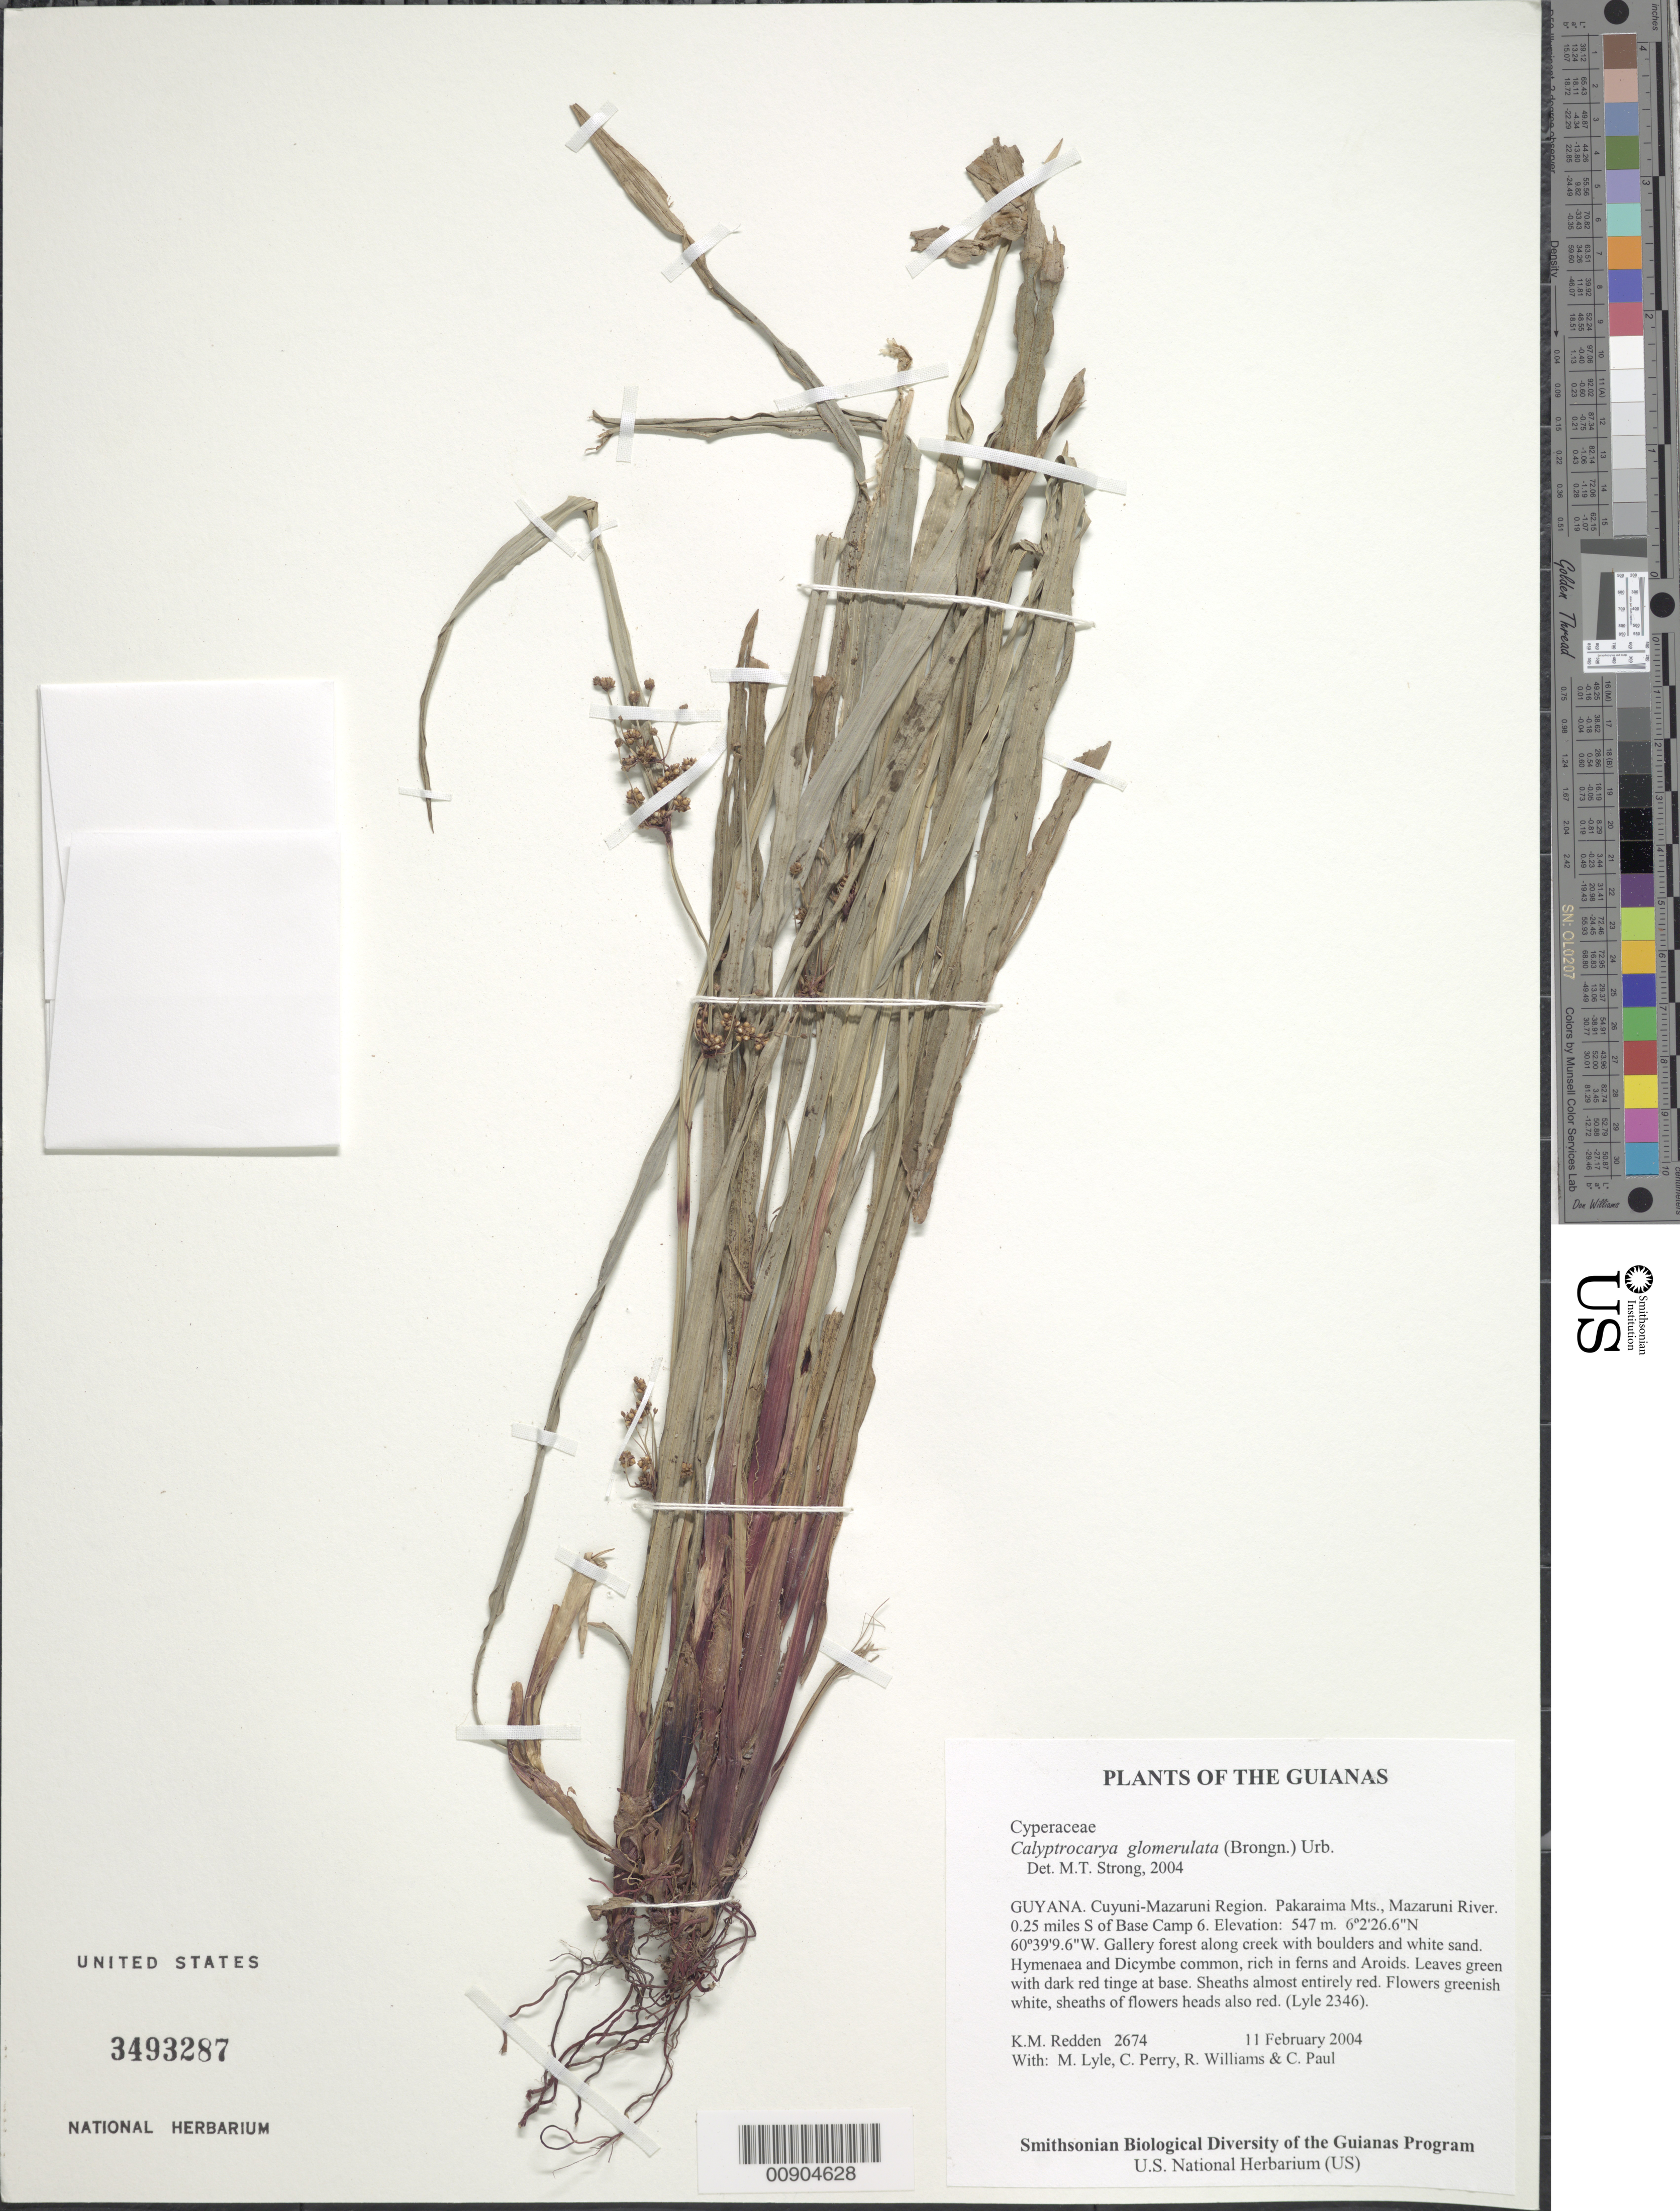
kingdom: Plantae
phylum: Tracheophyta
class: Liliopsida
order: Poales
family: Cyperaceae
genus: Calyptrocarya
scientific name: Calyptrocarya glomerulata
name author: (Brongn.) Urb.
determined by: Strong, M. T., (US), Smithsonian Institution - National Museum of Natural History (UNITED STATES)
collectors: K. M. Redden, M. Lyle, C. Perry, R. Williams & C. Paul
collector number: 2674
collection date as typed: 11 February 2004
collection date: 2004-02-11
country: Guyana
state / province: Cuyuni-Mazaruni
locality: Pakaraima Mts., Mazaruni River. 0.25 miles S of Base Camp 6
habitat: Gallery forest along creek with boulders and white sand. Hymenaea and Dicymbe common, rich in ferns and Aroids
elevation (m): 547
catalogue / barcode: US 3493287